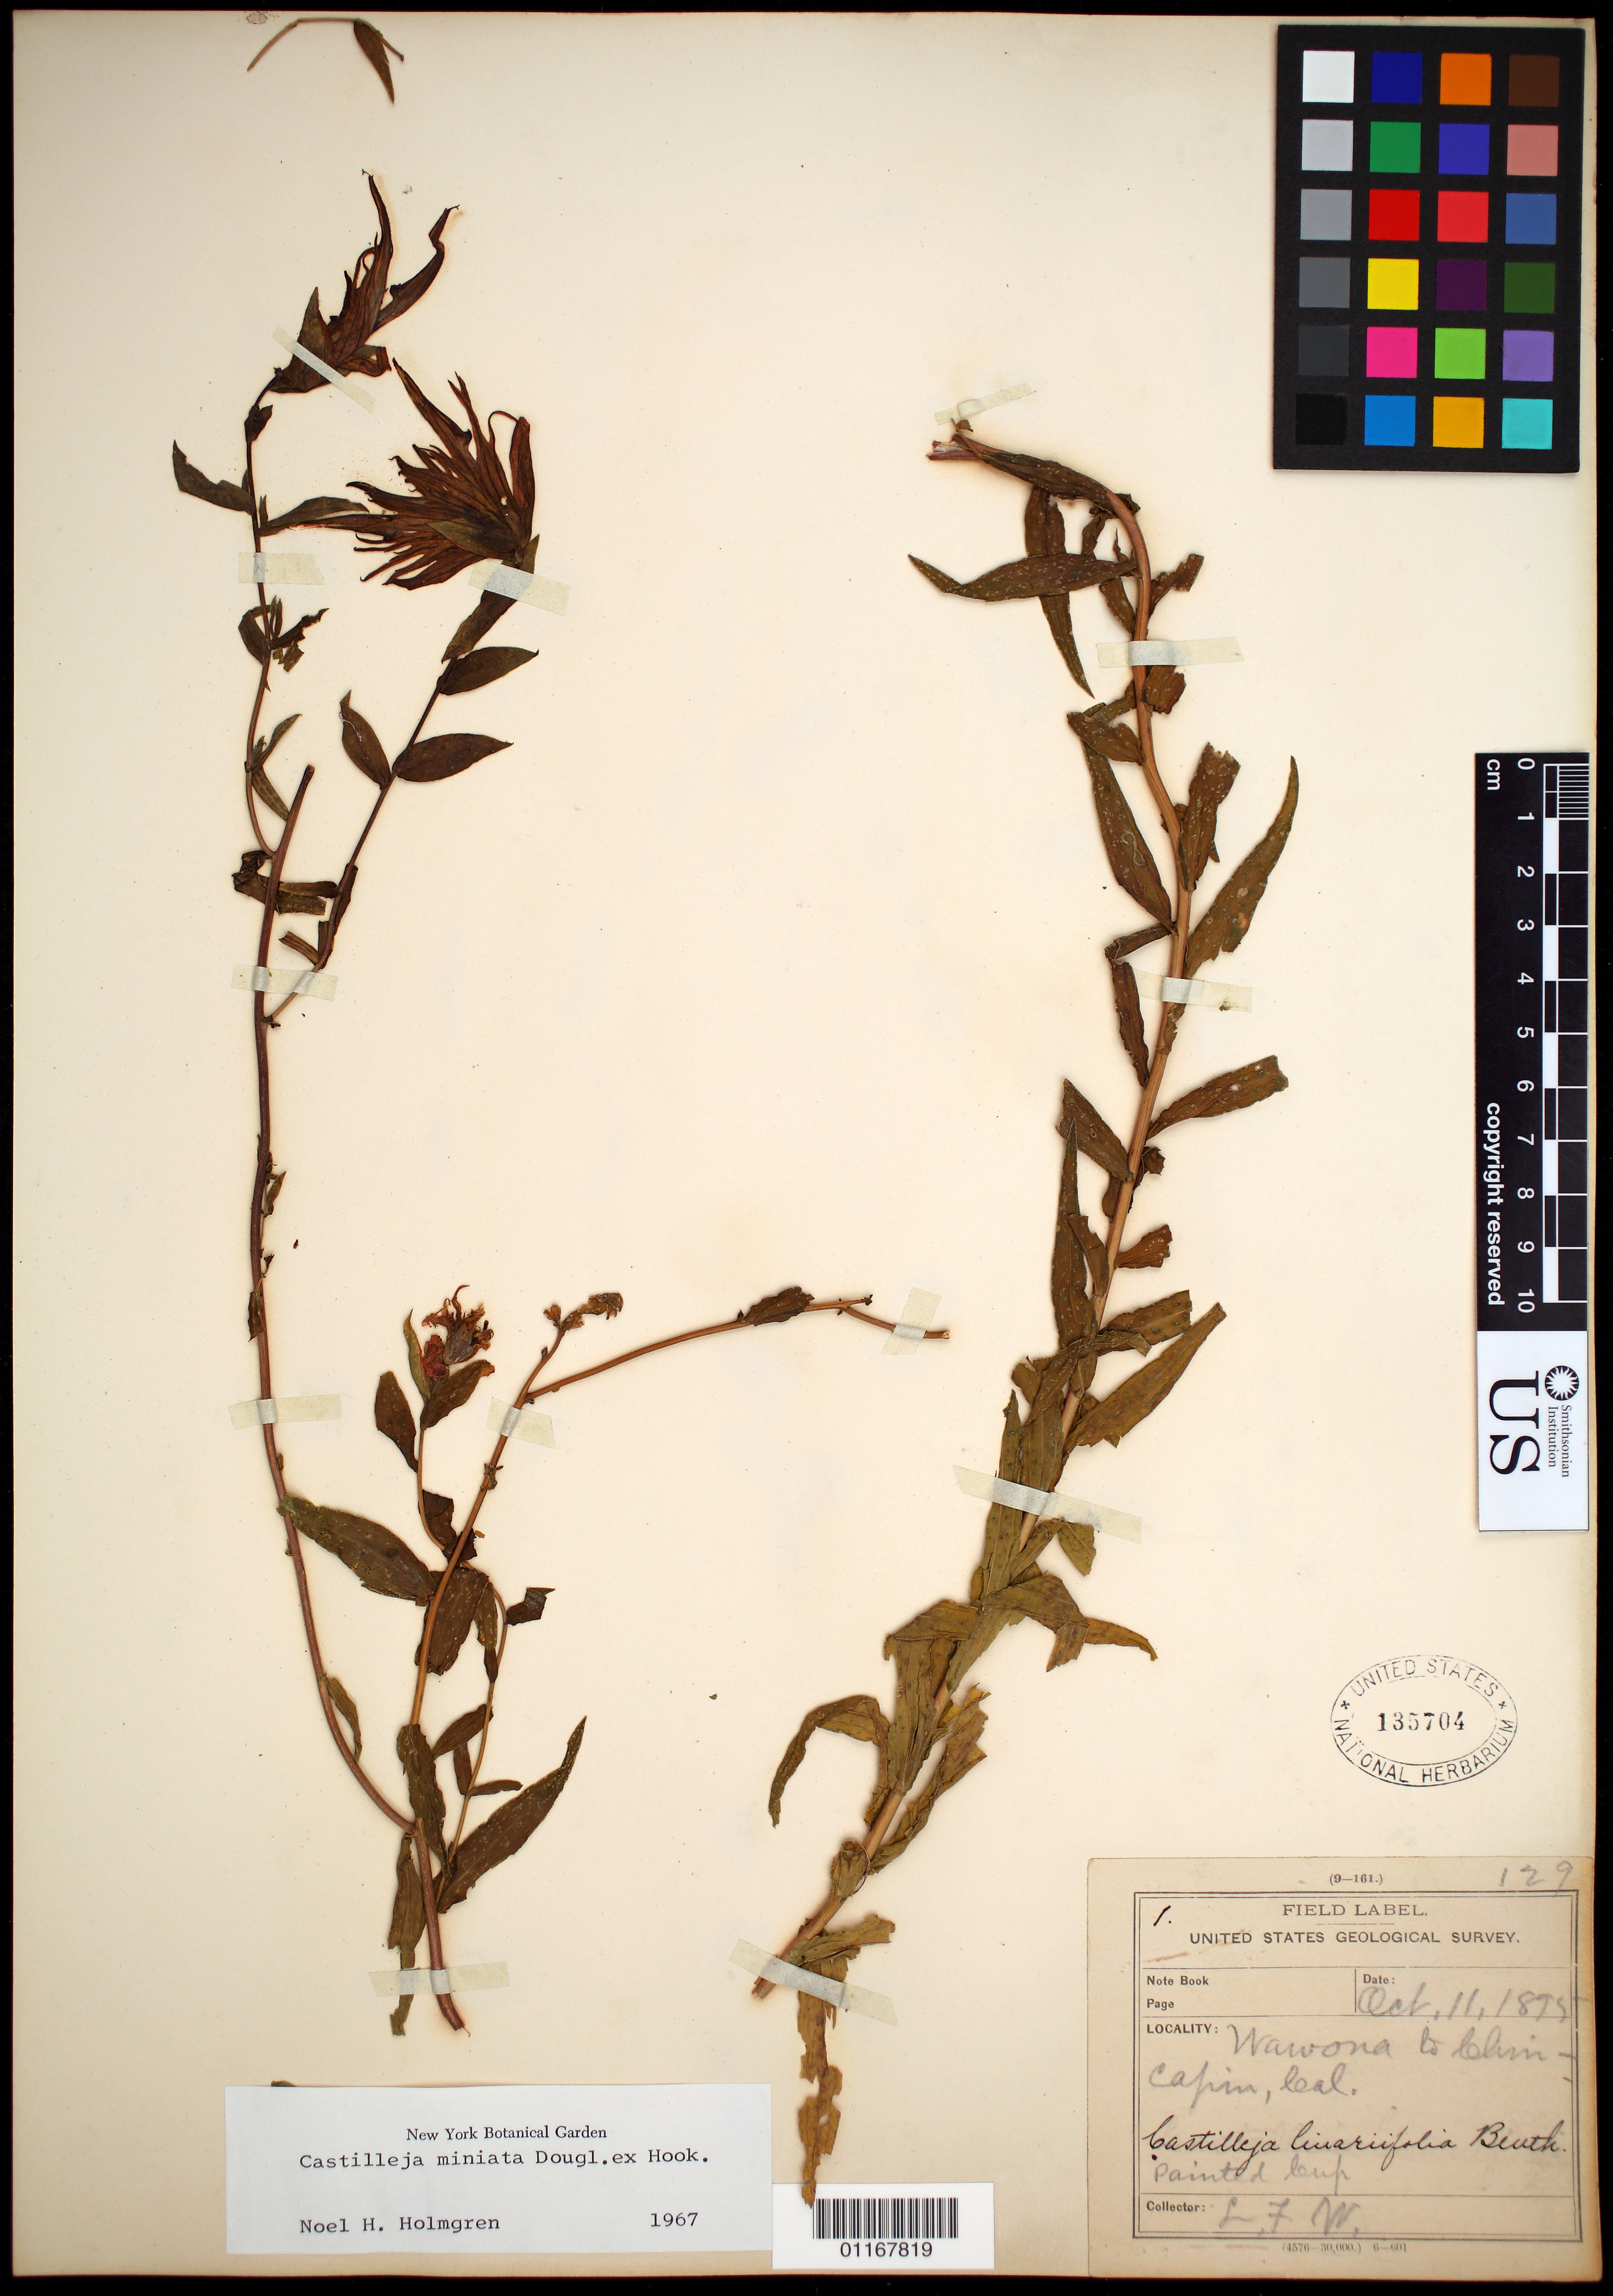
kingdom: Plantae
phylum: Tracheophyta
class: Magnoliopsida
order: Lamiales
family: Orobanchaceae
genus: Castilleja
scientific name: Castilleja miniata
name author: Douglas ex Hook.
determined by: Holmgren, N. H., (NY), New York Botanical Garden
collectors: L. F. Ward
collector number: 129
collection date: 1895-10-11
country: United States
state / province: California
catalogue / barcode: US 135704